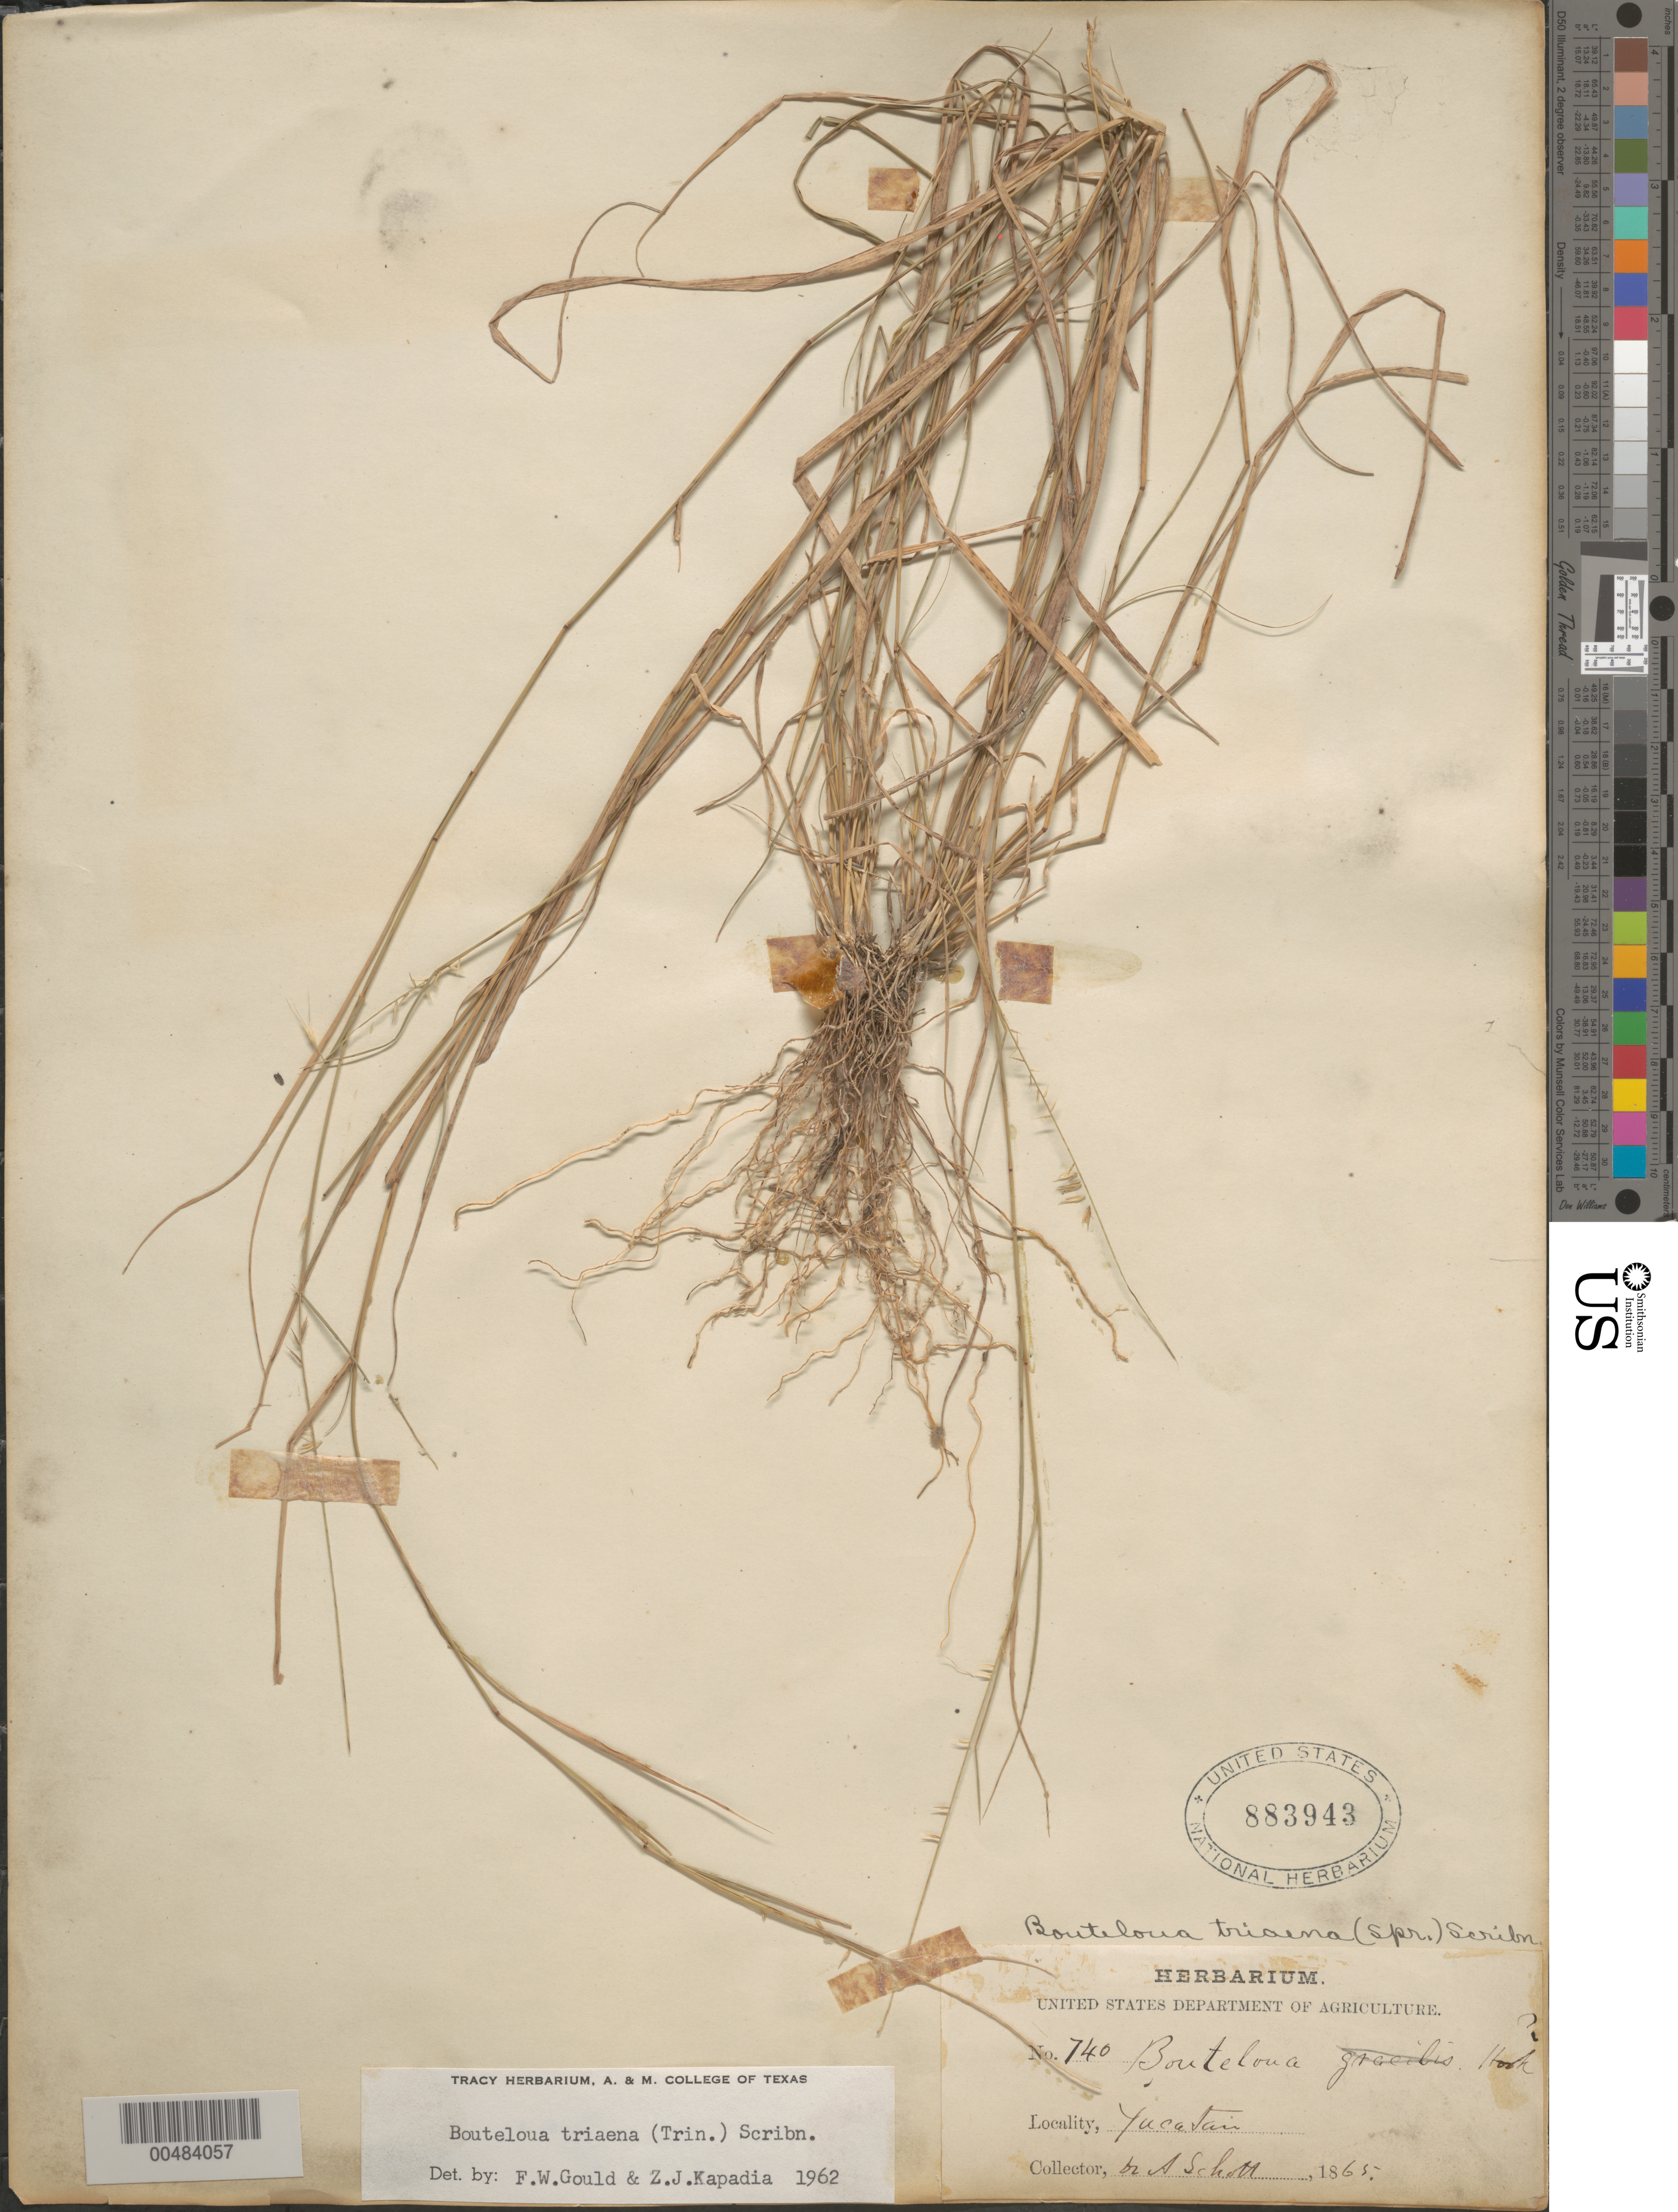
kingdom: Plantae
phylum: Tracheophyta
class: Liliopsida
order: Poales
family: Poaceae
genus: Bouteloua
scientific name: Bouteloua triaena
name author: (Trin. ex Spreng.) Scribn.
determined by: Gould, F. W.; Kapadia, Zarir J.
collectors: A. C. V. Schott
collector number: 740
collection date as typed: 1865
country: Mexico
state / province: Yucatan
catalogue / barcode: US 883943